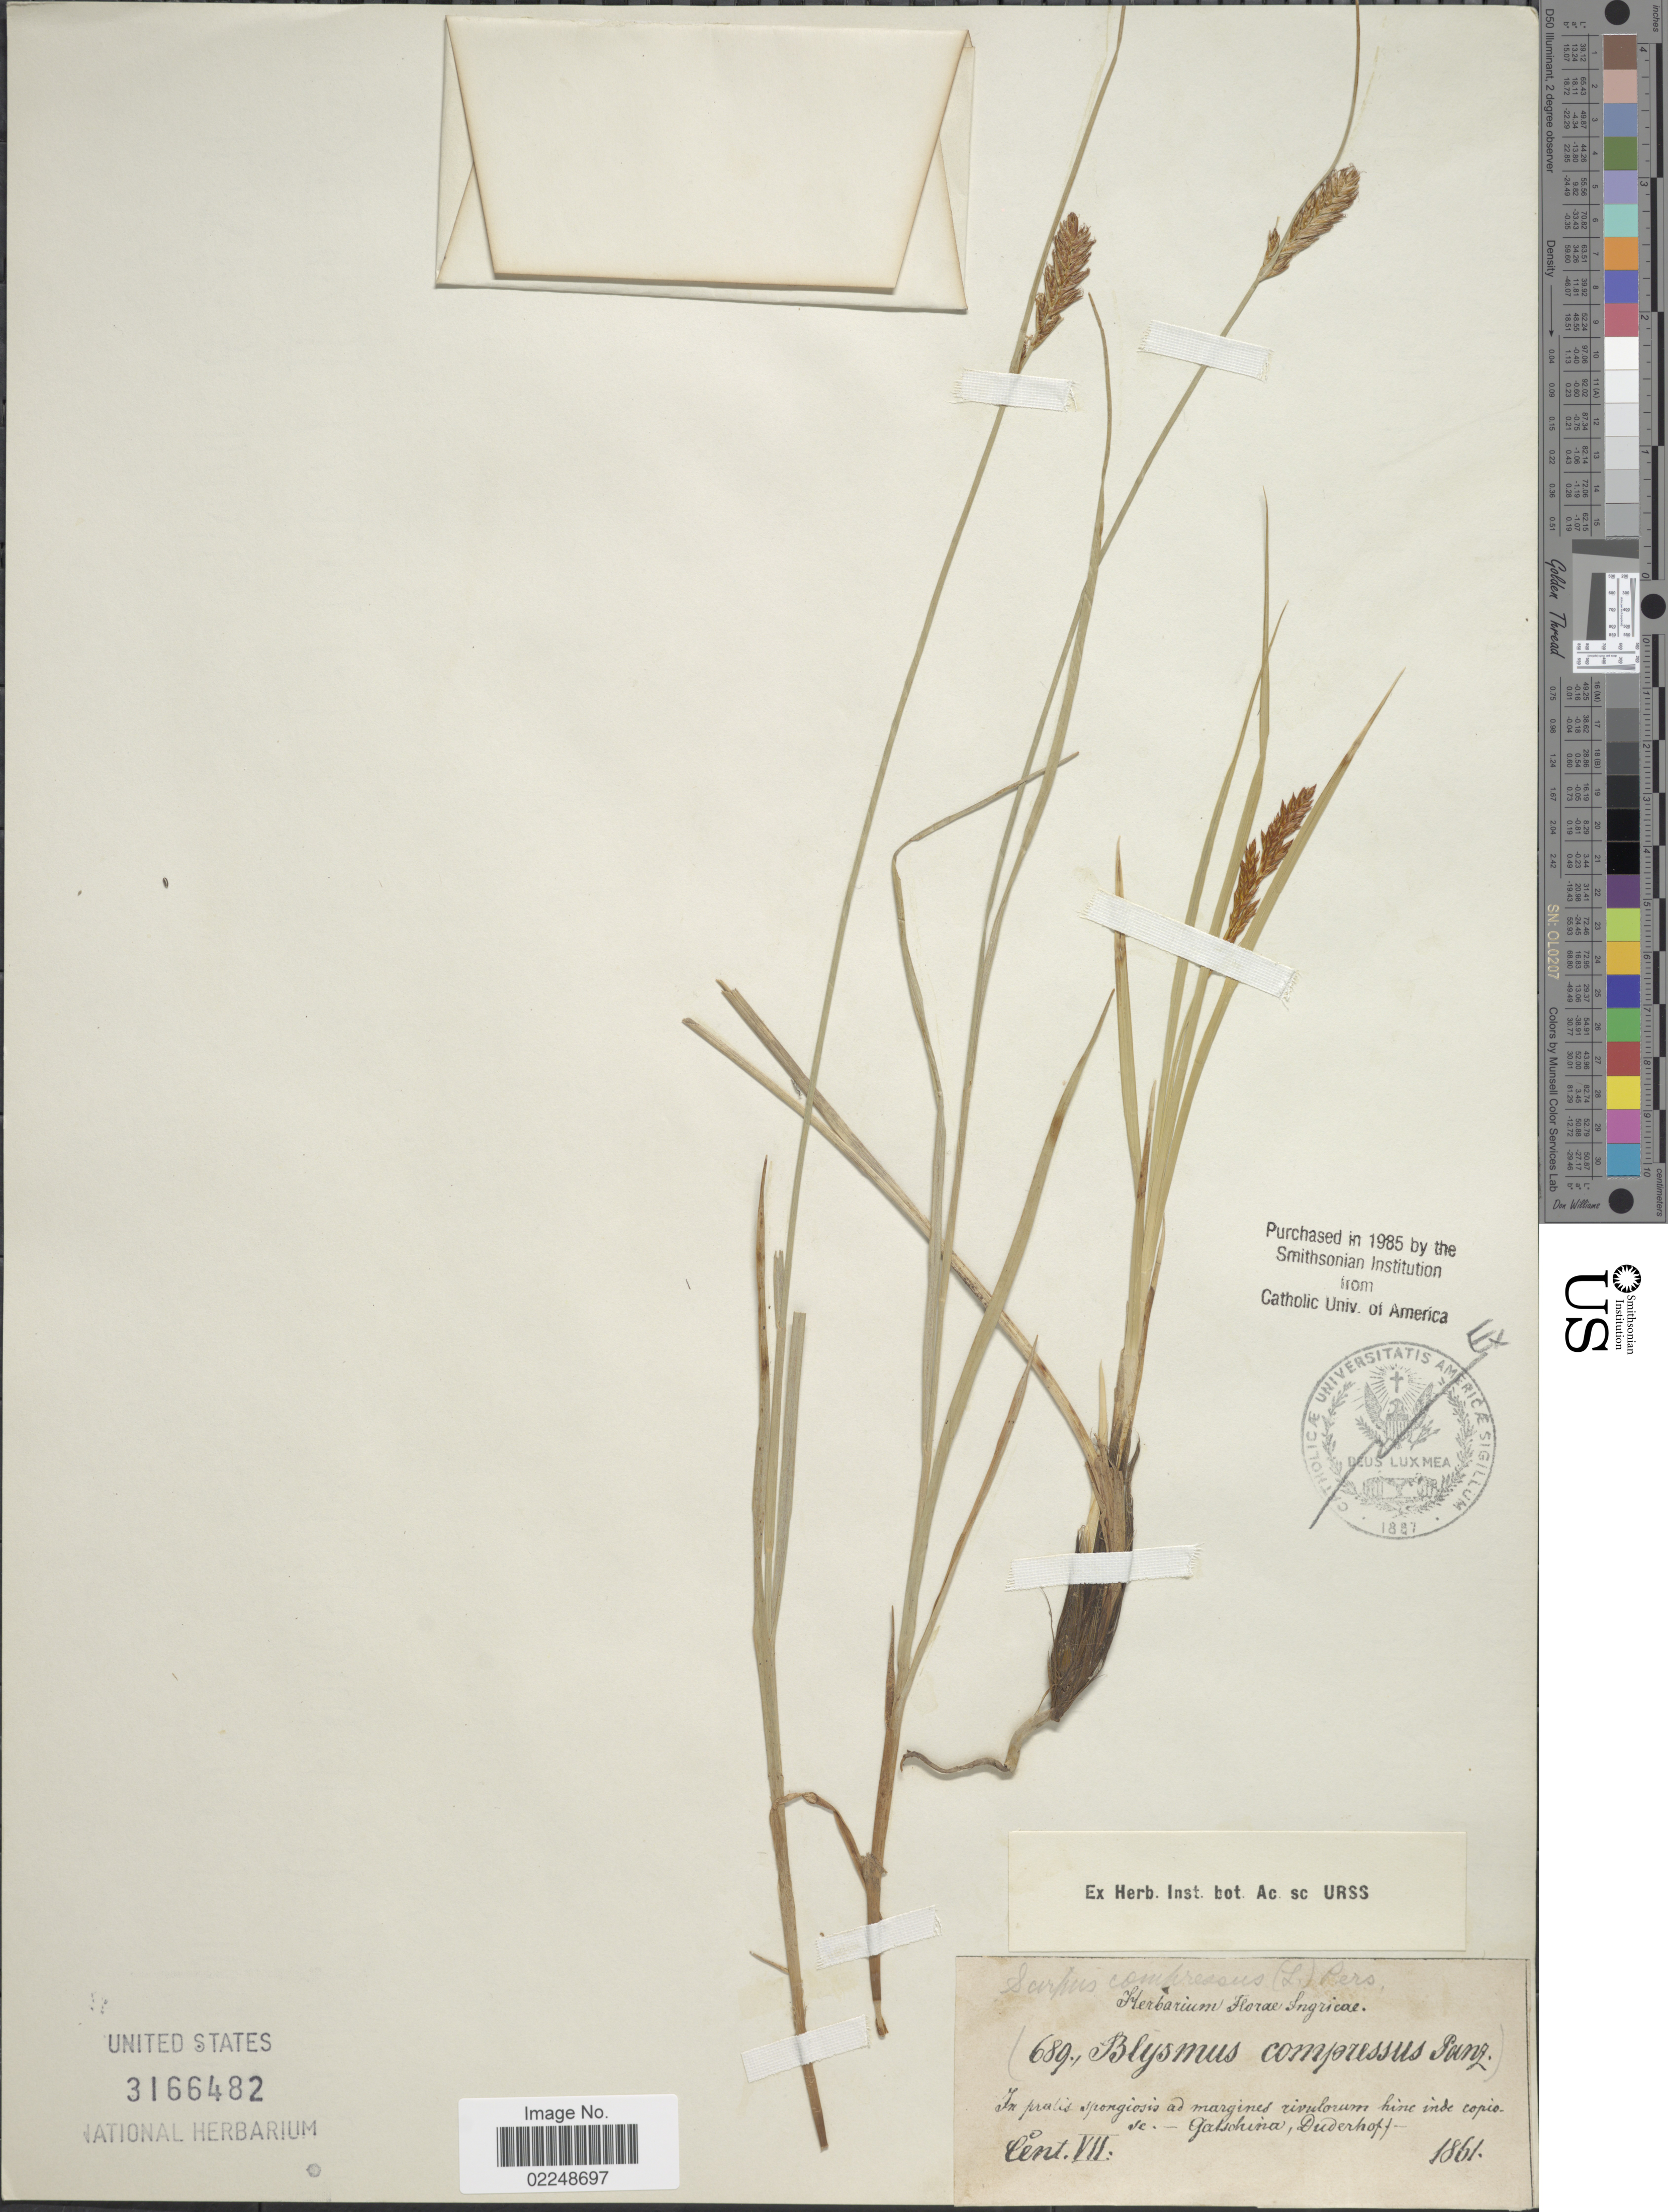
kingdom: Plantae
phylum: Tracheophyta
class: Liliopsida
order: Poales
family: Cyperaceae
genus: Blysmus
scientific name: Blysmus compressus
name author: (L.) Panzer ex Link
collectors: Herbarium Florae Ingricae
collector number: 689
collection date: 1861-07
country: Russian Federation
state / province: Leningrad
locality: in pratis spongiosis ad margines rivulorum hine inde copio, Gassohina, Duderhoff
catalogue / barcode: US 3166482